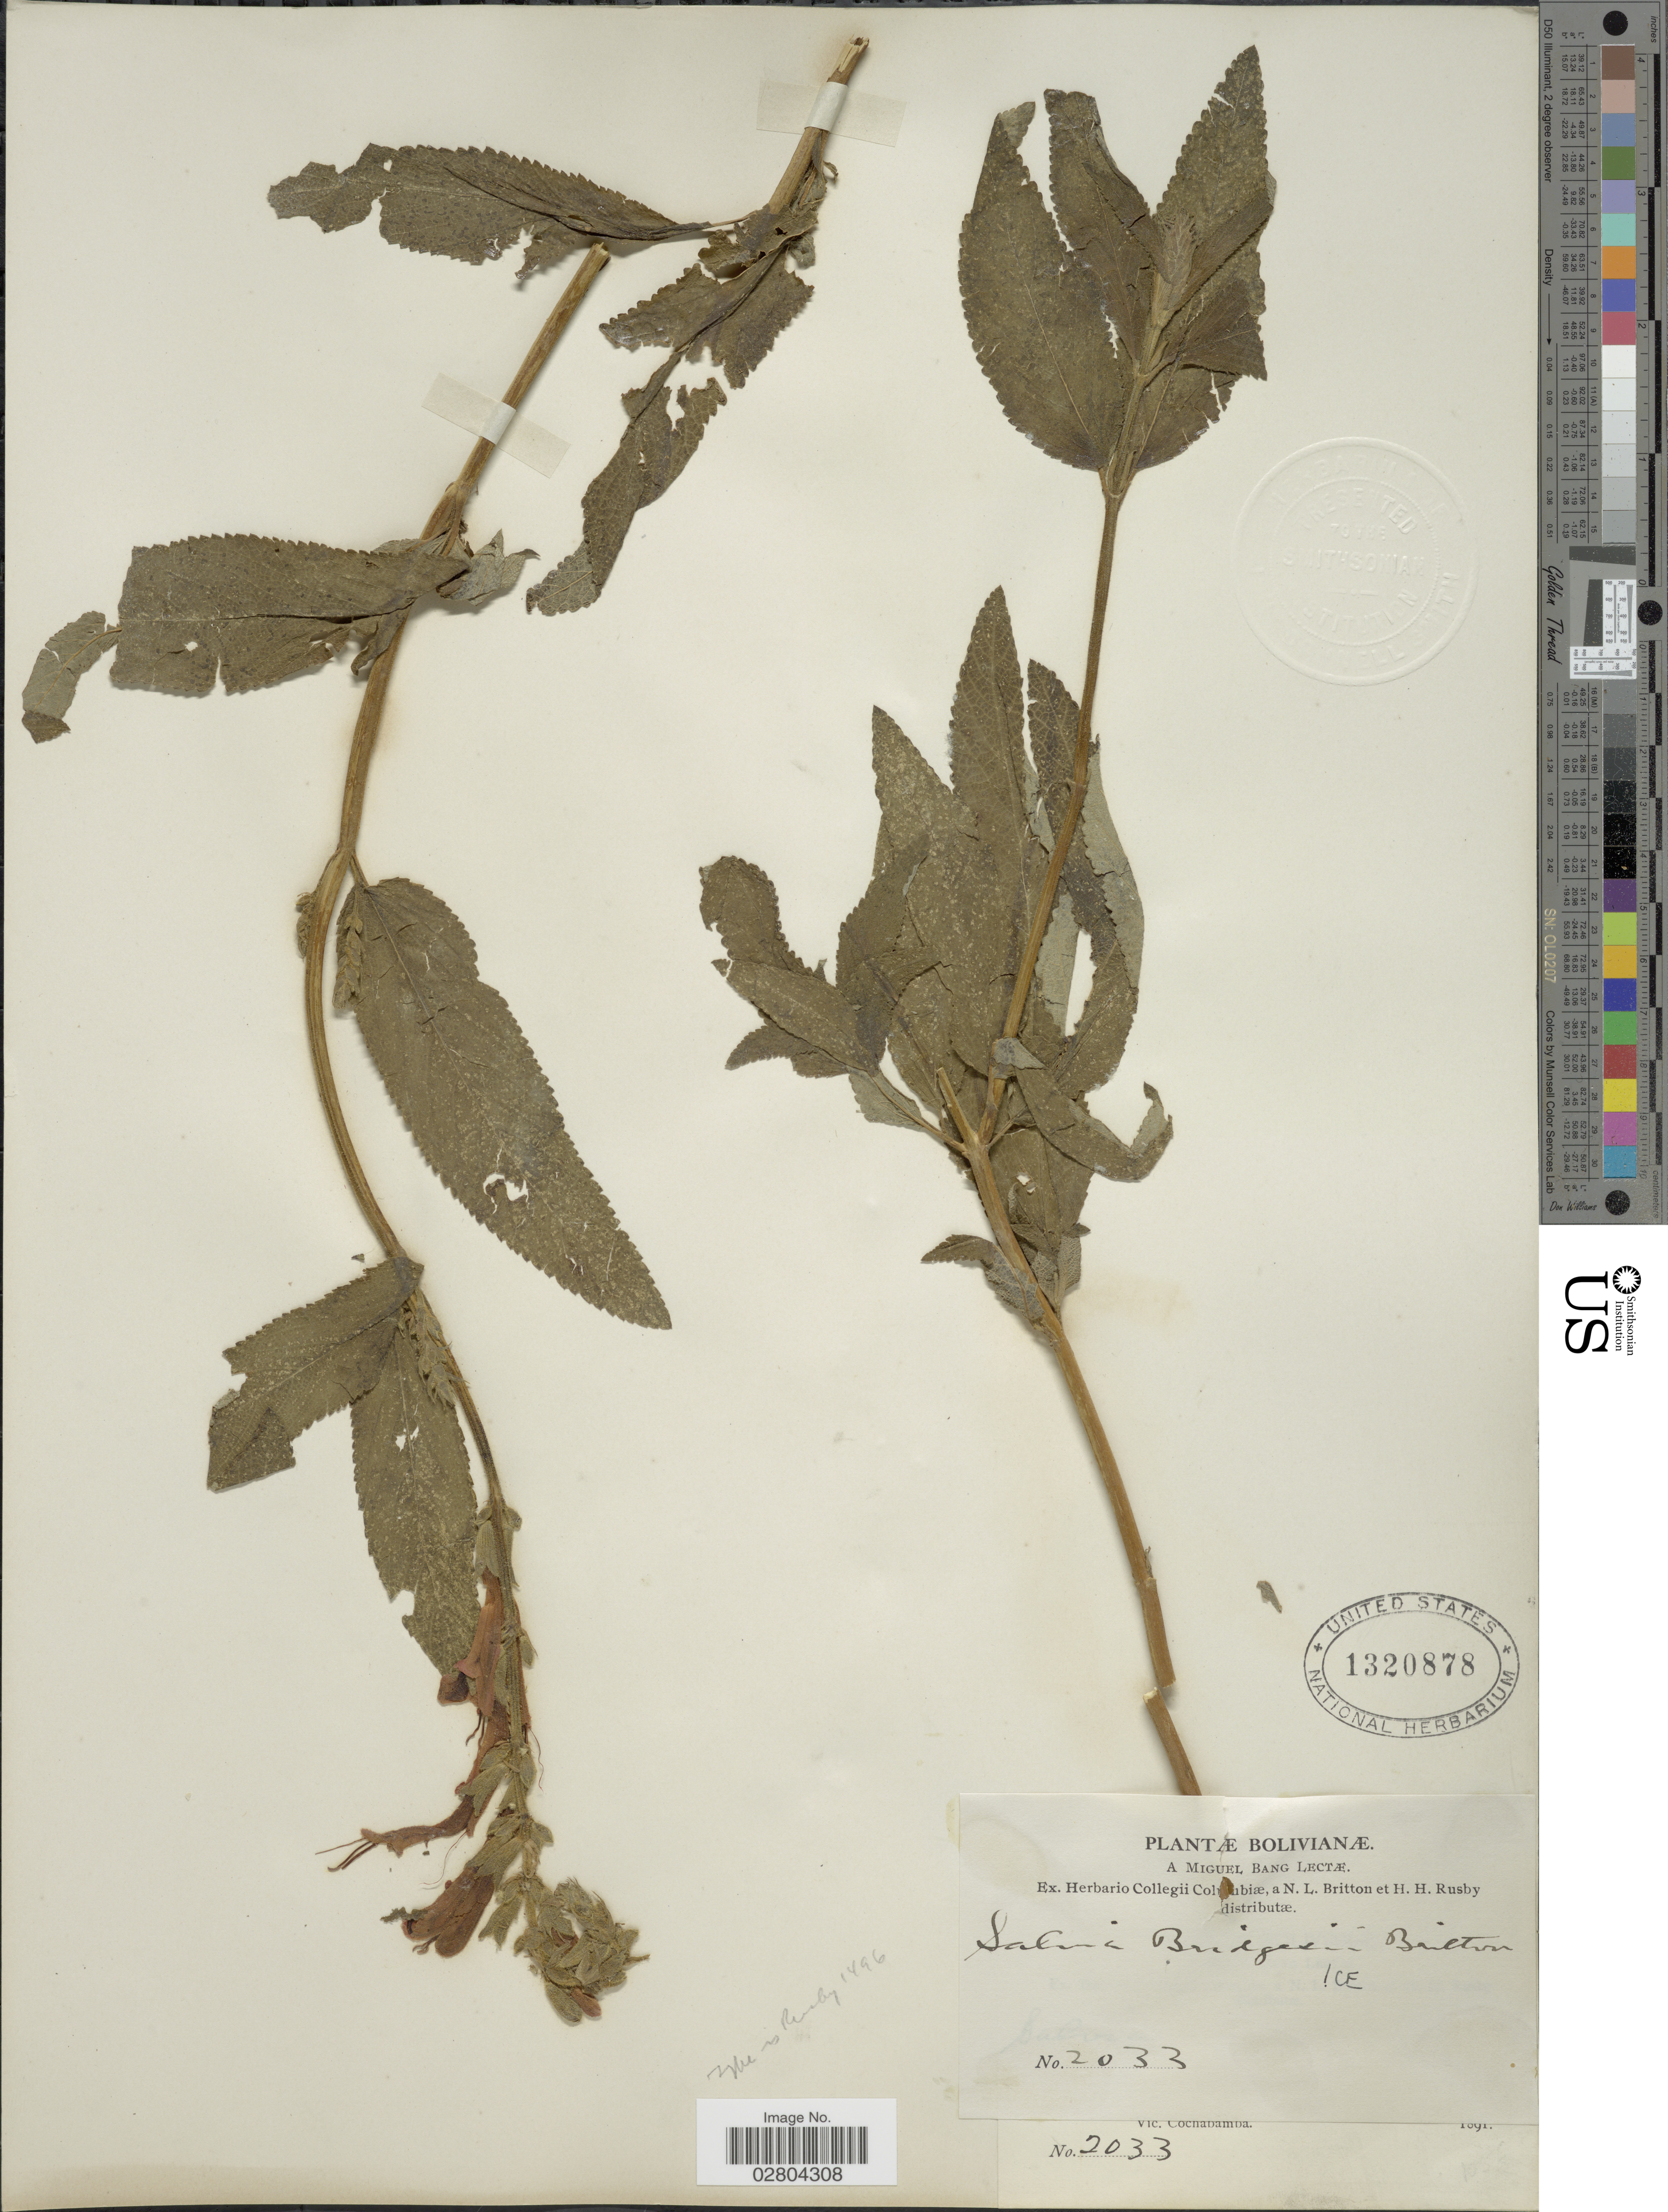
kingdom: Plantae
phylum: Tracheophyta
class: Magnoliopsida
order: Lamiales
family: Lamiaceae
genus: Salvia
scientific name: Salvia haenkei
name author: Benth.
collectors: M. Bang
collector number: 2033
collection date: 1891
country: Bolivia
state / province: Cochabamba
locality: Vic. Cochabamba.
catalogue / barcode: US 1320878